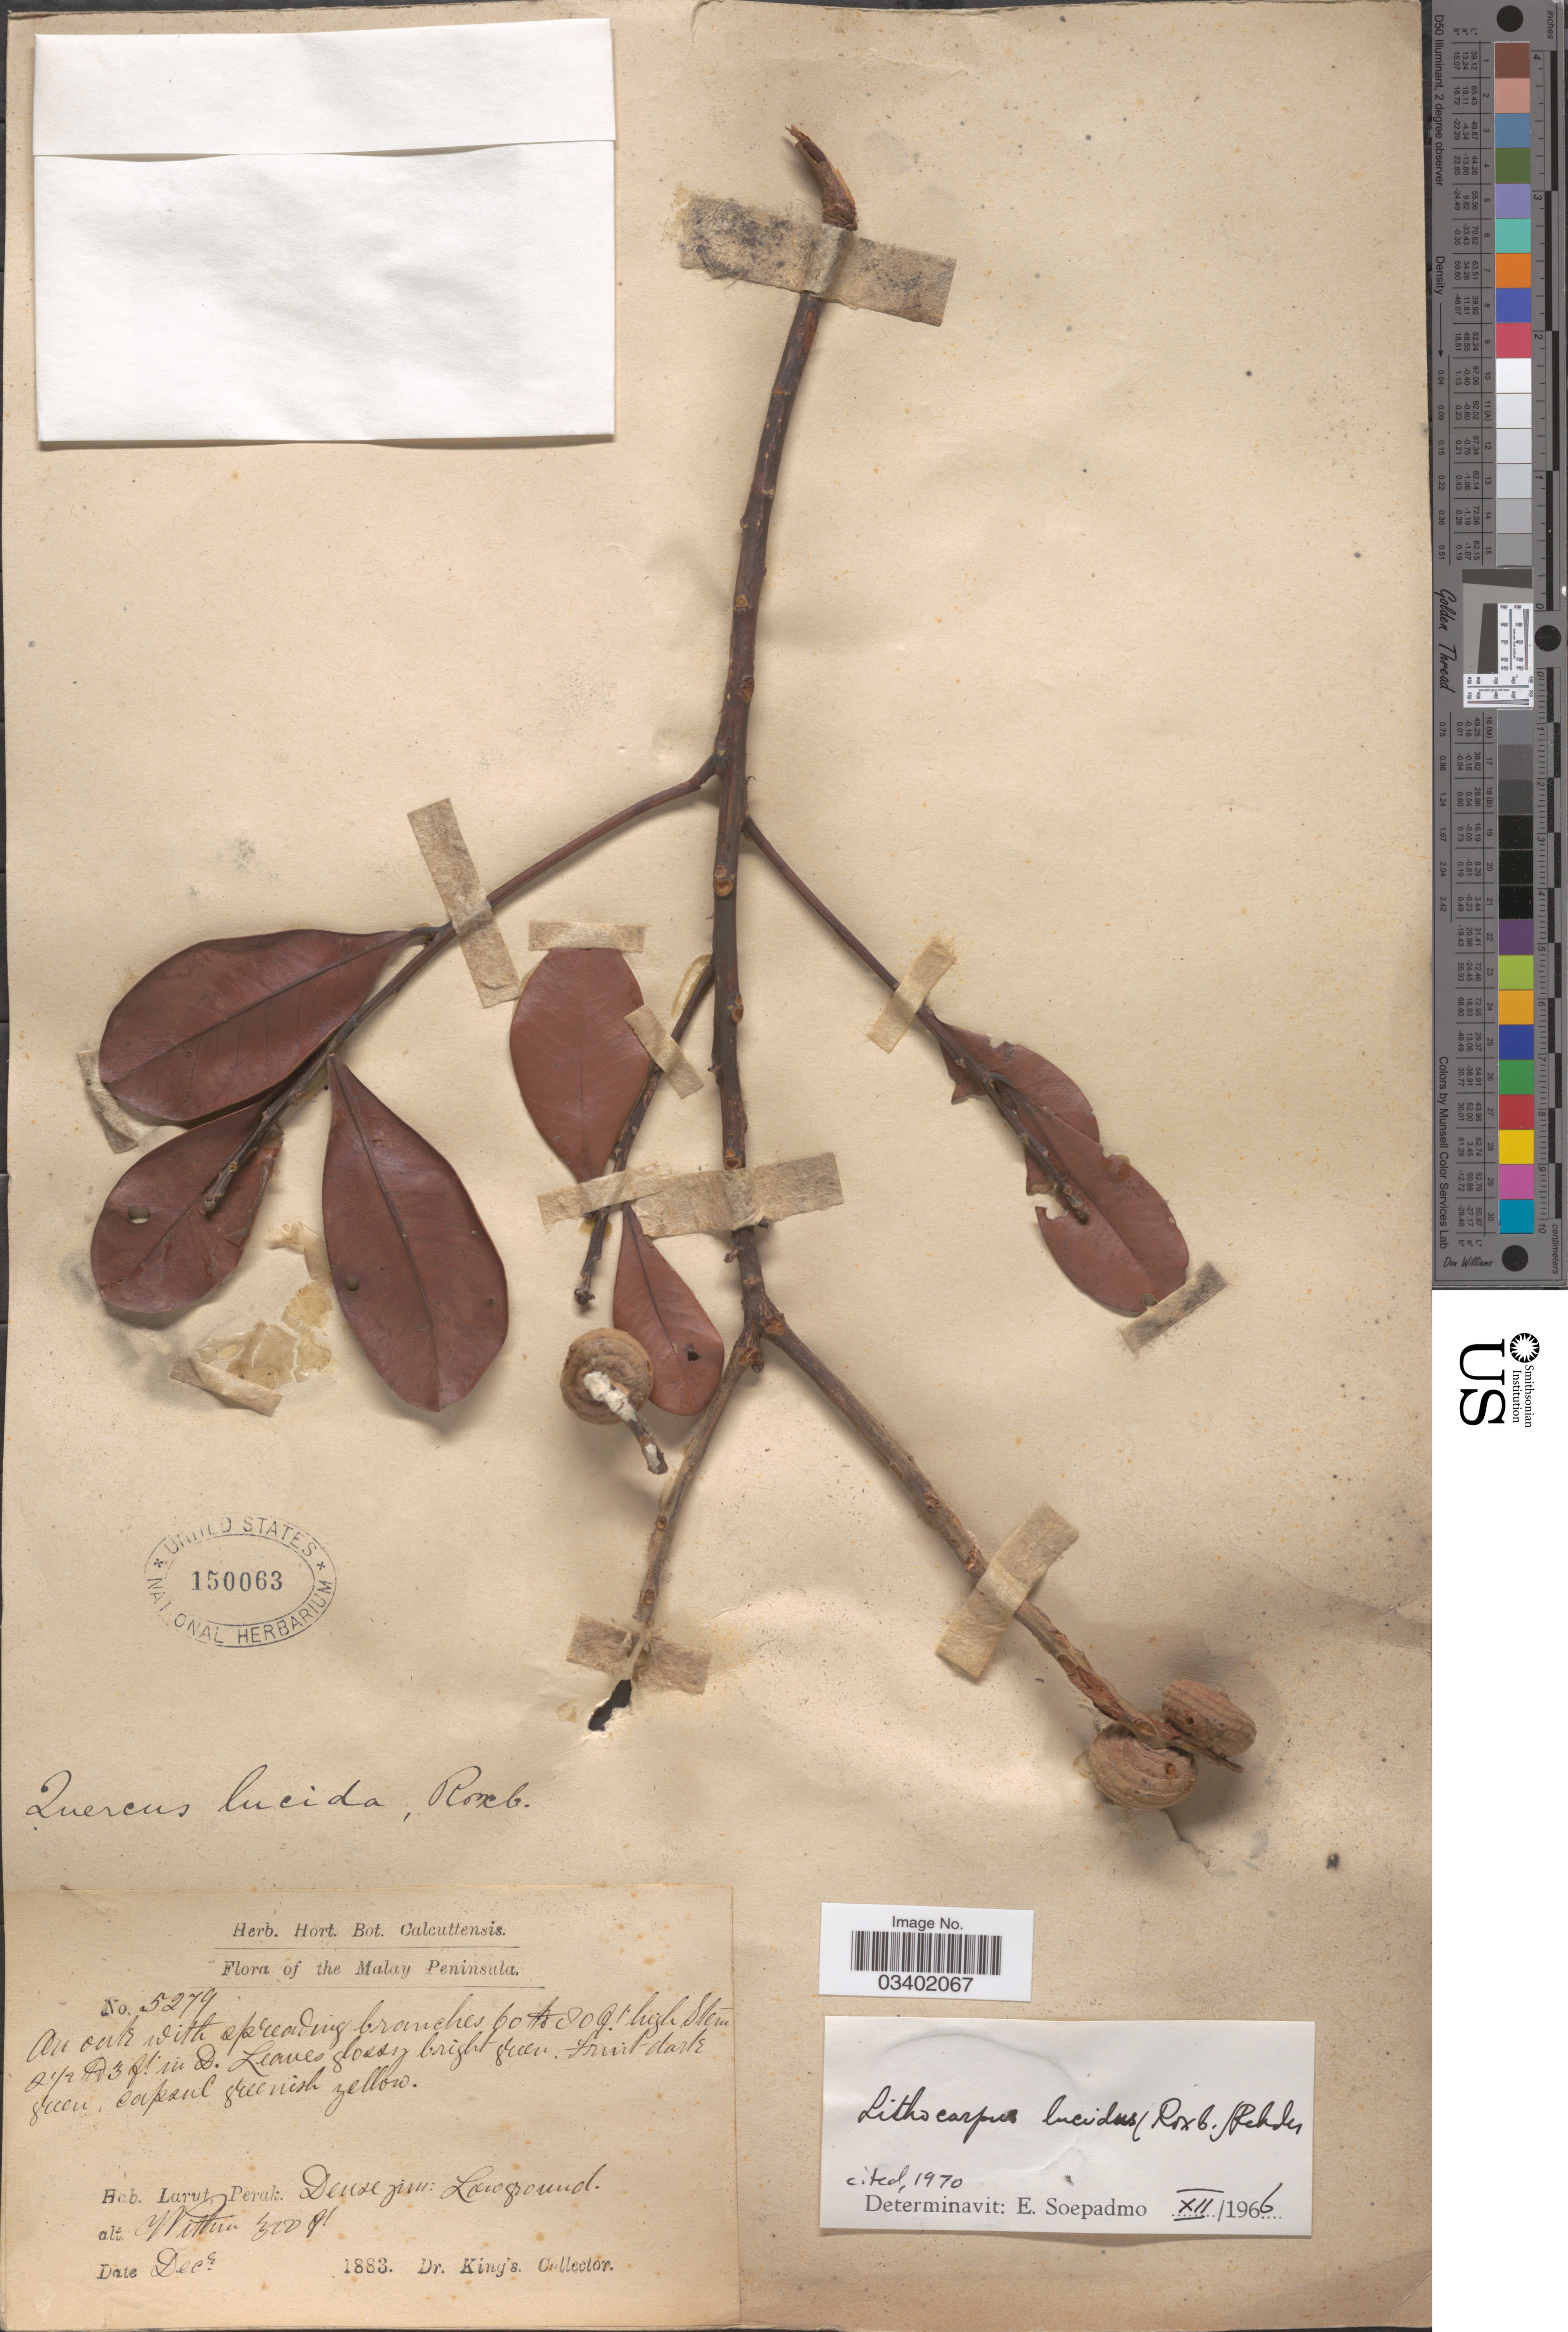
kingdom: Plantae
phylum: Tracheophyta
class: Magnoliopsida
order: Fagales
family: Fagaceae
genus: Lithocarpus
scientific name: Lithocarpus lucidus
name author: (Roxb.) Rehder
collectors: Dr. King's collector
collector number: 5279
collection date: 1883-12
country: Malaysia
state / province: Perak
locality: The Malay Peninsula. Larut.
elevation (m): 91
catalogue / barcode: US 150063